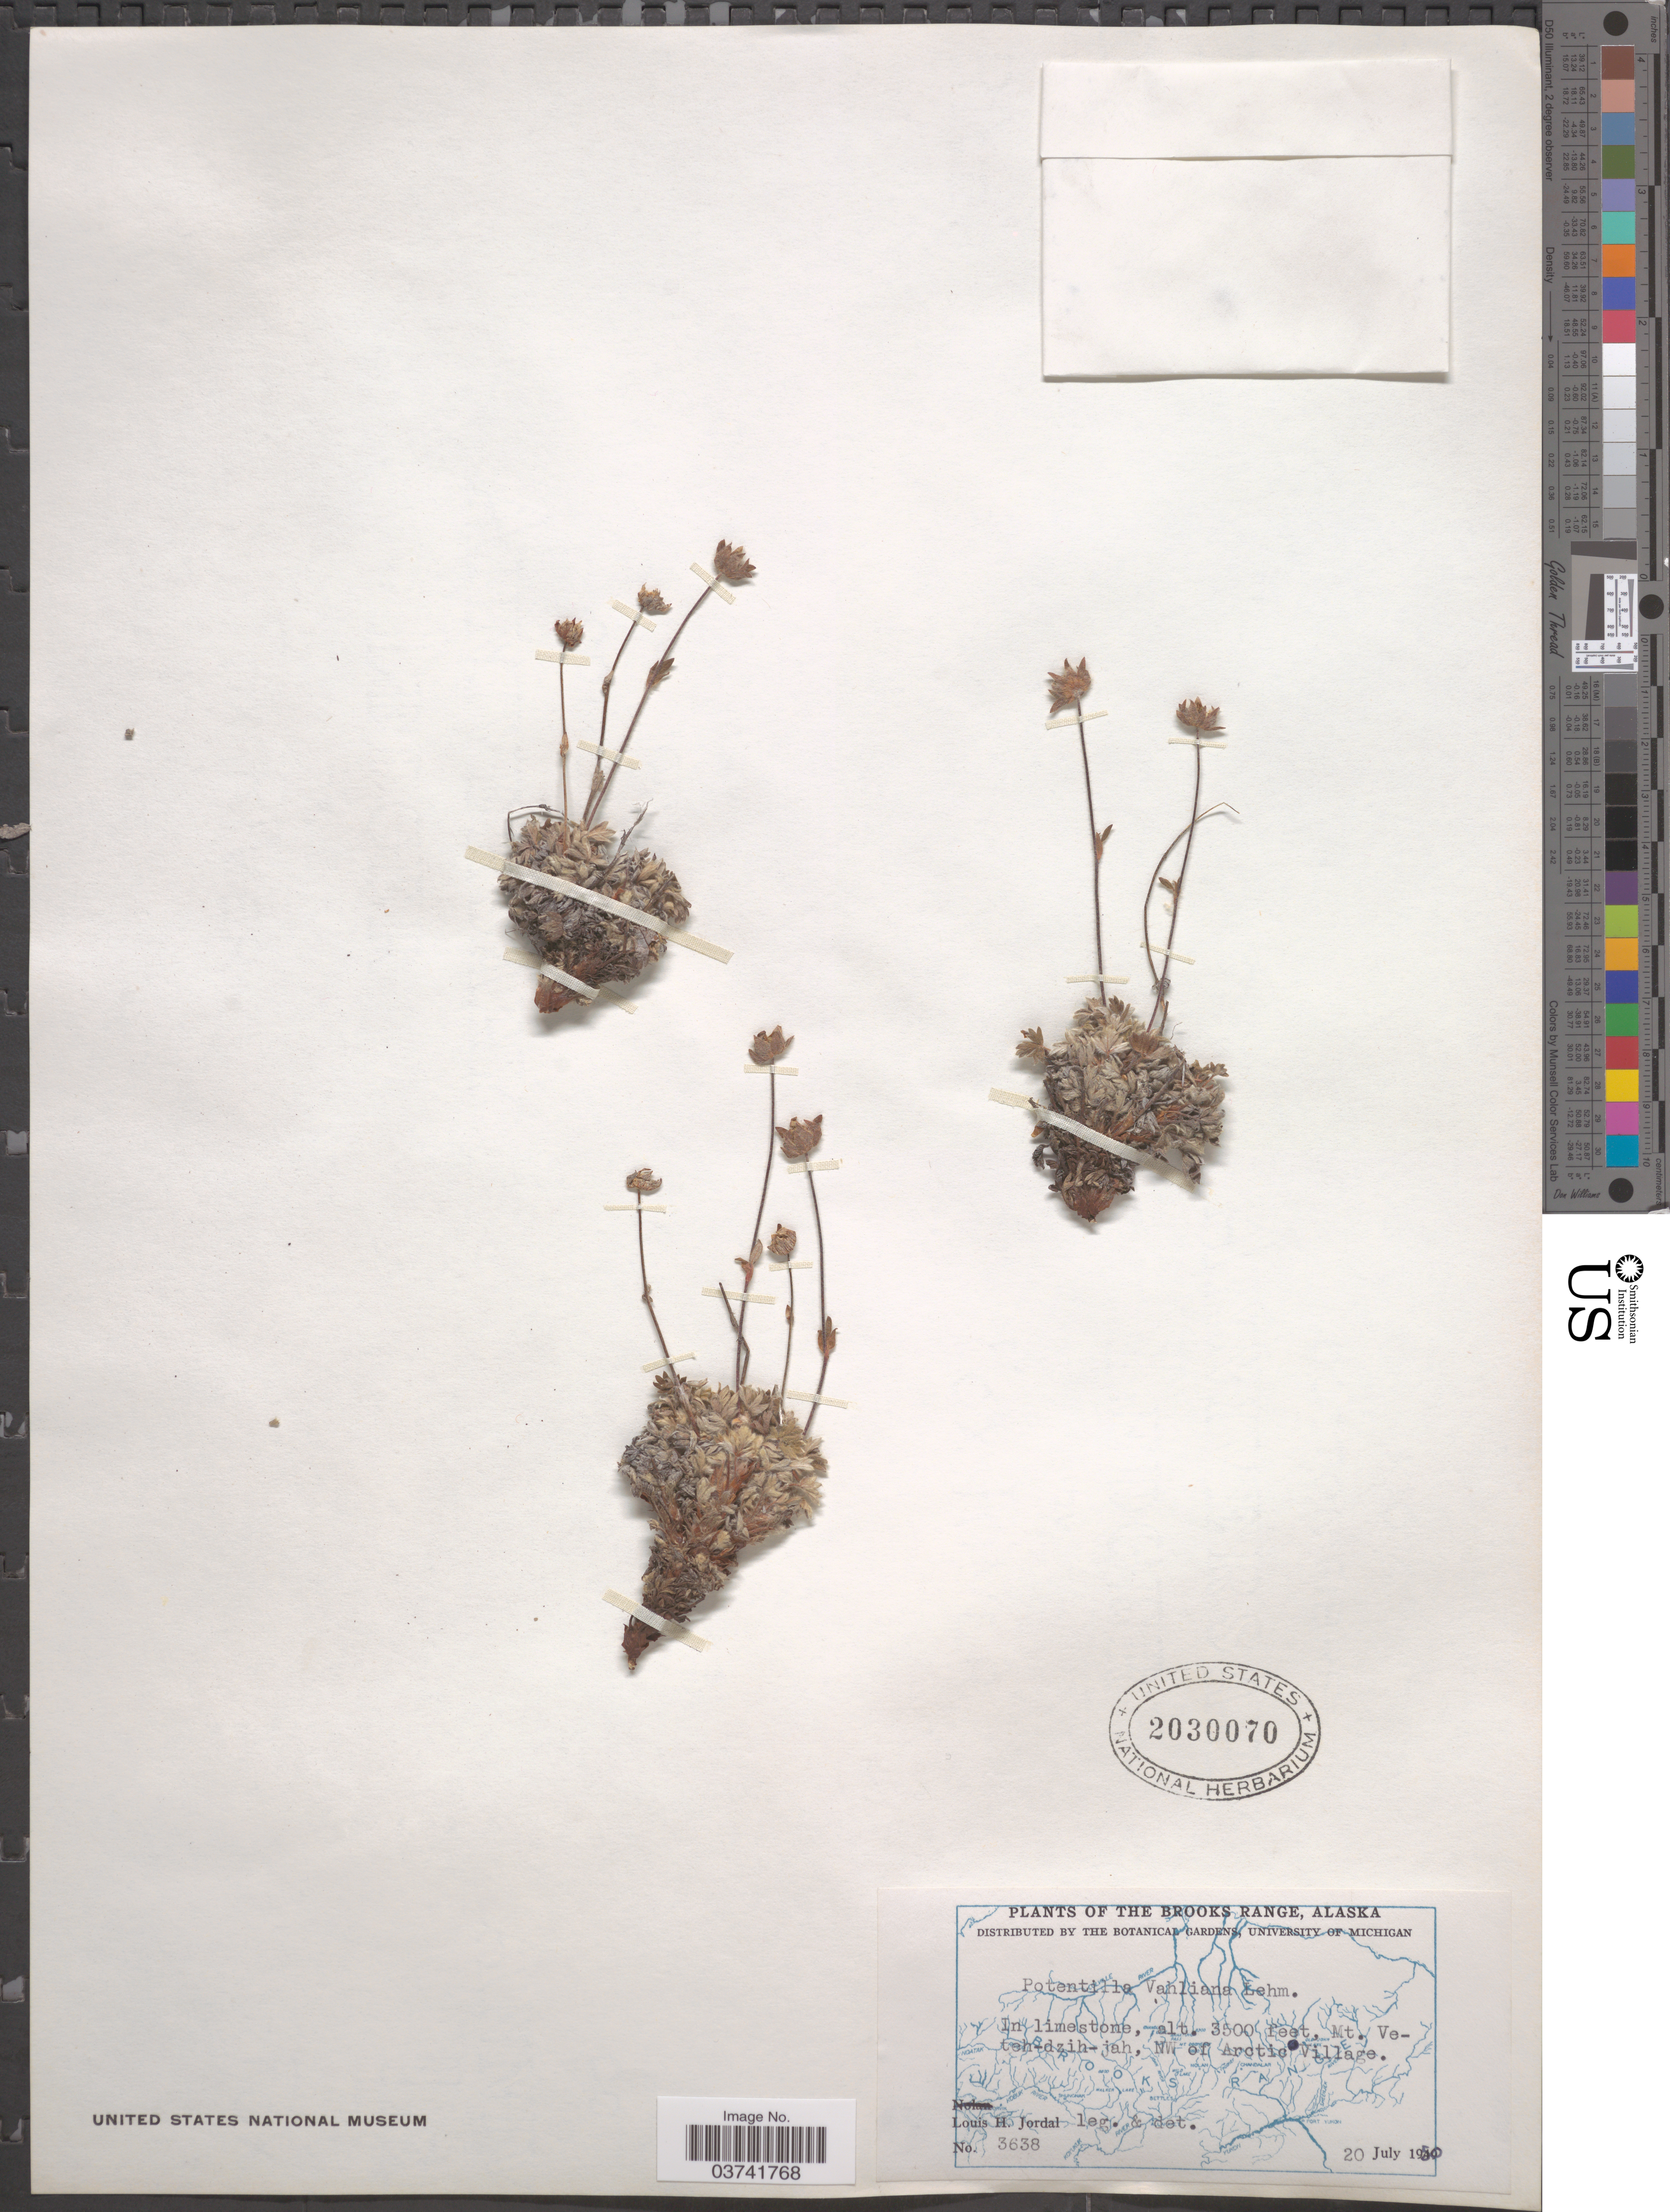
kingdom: Plantae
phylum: Tracheophyta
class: Magnoliopsida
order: Rosales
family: Rosaceae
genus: Potentilla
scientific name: Potentilla vahliana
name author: Lehm.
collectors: L. Jordal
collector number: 3638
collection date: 1950-07-20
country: United States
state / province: Alaska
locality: The Brooks Range. Mt. Veteh-dzih-jah, NW of Arctic Village.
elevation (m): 1067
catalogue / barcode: US 2030070